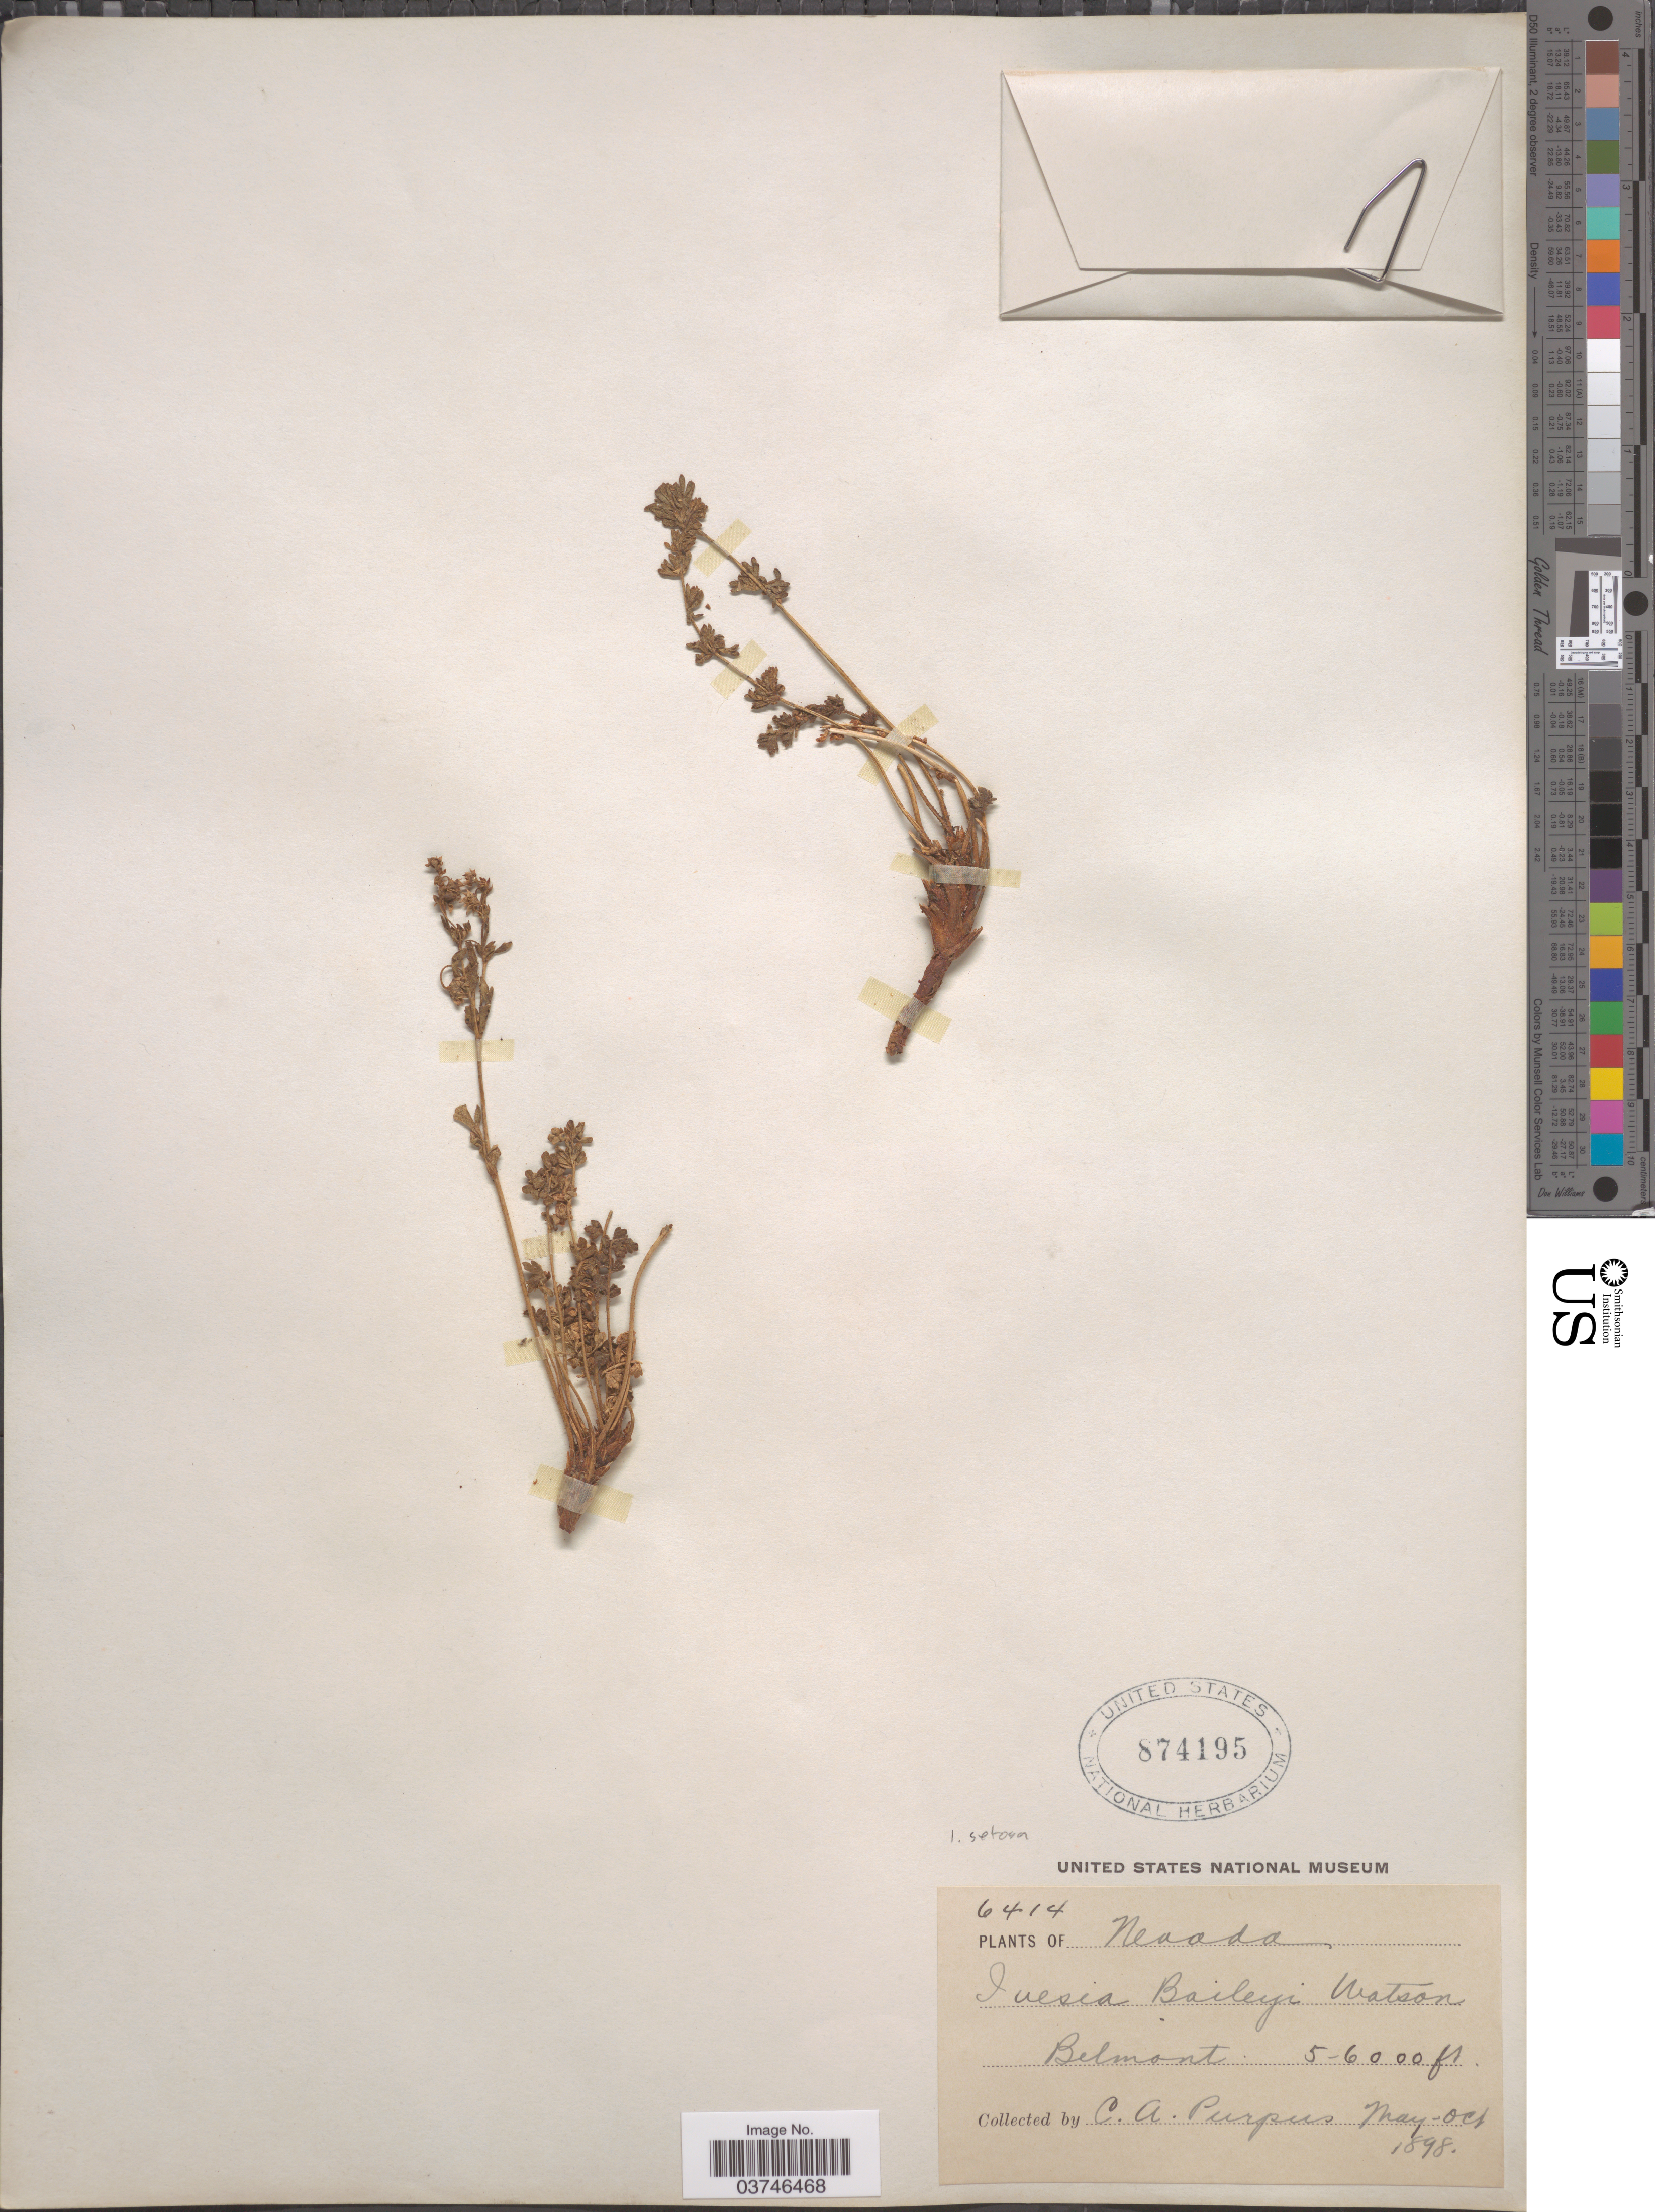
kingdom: Plantae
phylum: Tracheophyta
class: Magnoliopsida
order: Rosales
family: Rosaceae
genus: Potentilla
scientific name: Potentilla setosa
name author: (S. Watson) Mosyakin & Shiyan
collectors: C. A. Purpus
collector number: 6414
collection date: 1898-05/1898-10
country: United States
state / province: Nevada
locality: Belmont.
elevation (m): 1524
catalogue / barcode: US 874195